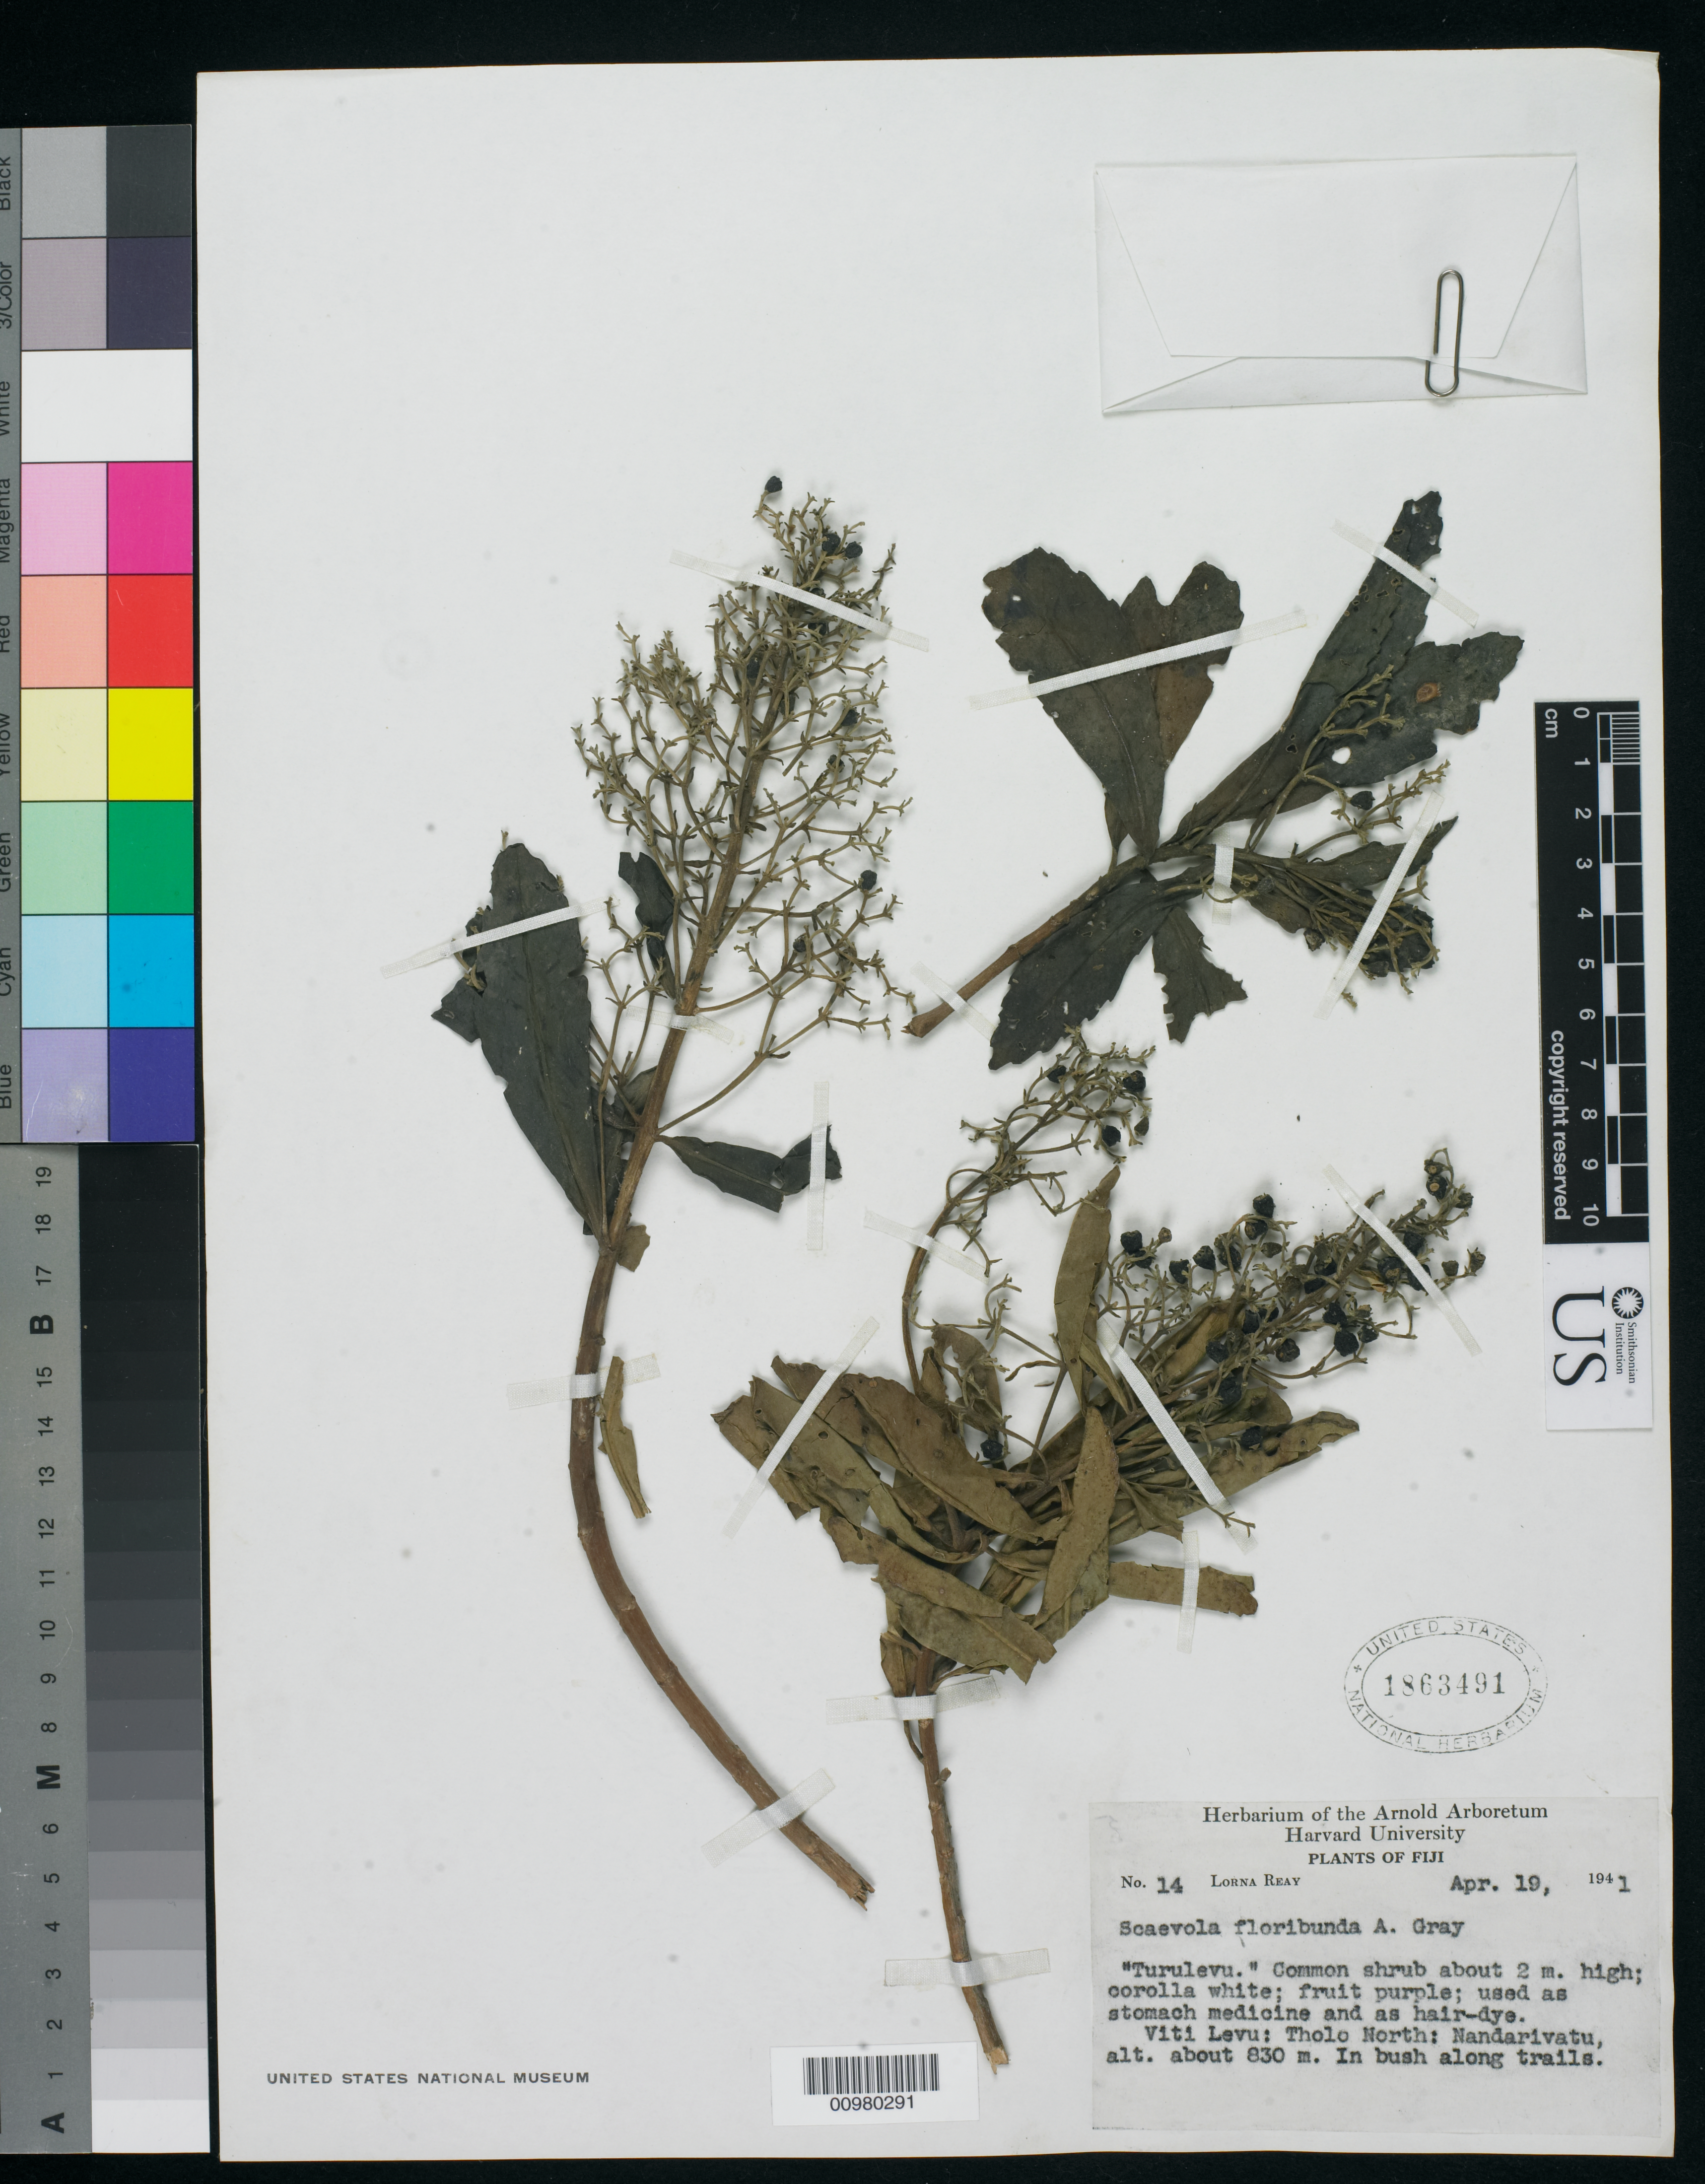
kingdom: Plantae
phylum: Tracheophyta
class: Magnoliopsida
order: Asterales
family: Goodeniaceae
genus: Scaevola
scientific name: Scaevola floribunda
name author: A. Gray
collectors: L. Reay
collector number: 14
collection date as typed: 19 Apr 1941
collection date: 1941-04-19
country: Fiji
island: Viti Levu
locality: Viti Levu: Tholo North: Nandarivatu.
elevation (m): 830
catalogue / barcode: US 1863491